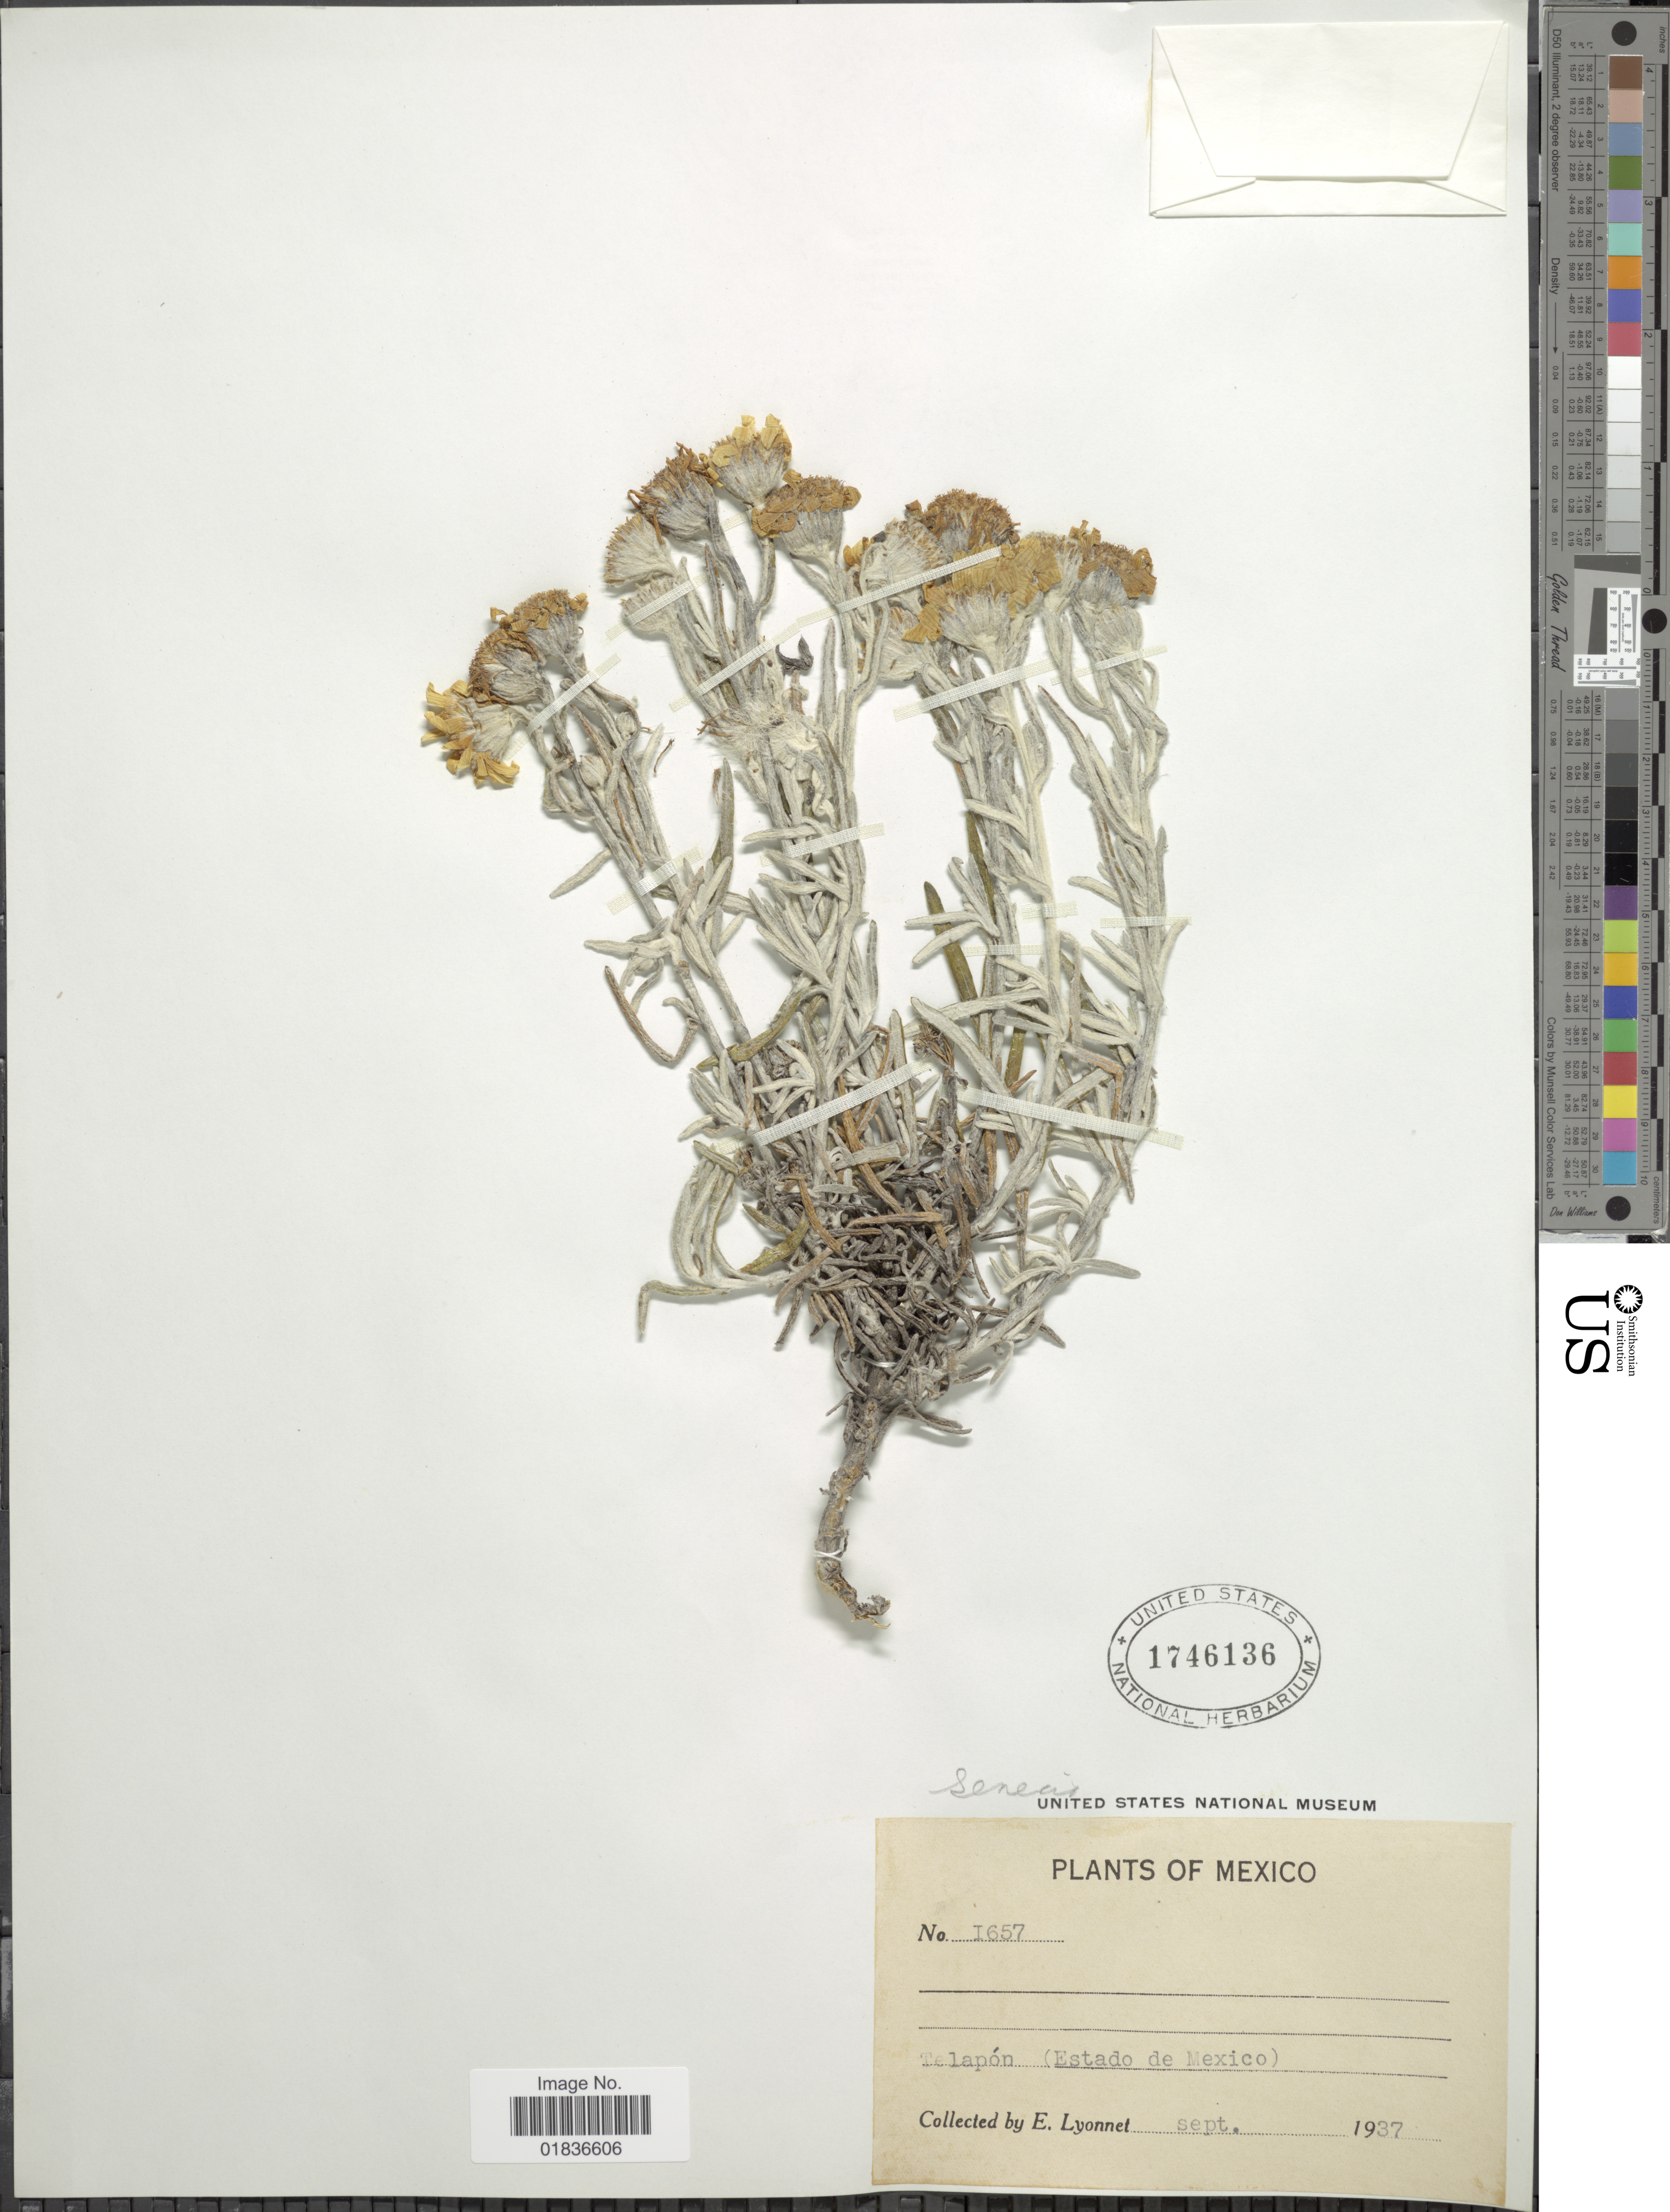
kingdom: Plantae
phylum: Tracheophyta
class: Magnoliopsida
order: Asterales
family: Asteraceae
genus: Senecio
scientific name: Senecio sp.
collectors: E. Lyonnet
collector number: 1657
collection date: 1937-09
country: Mexico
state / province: México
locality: Telapon.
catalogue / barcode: US 1746136